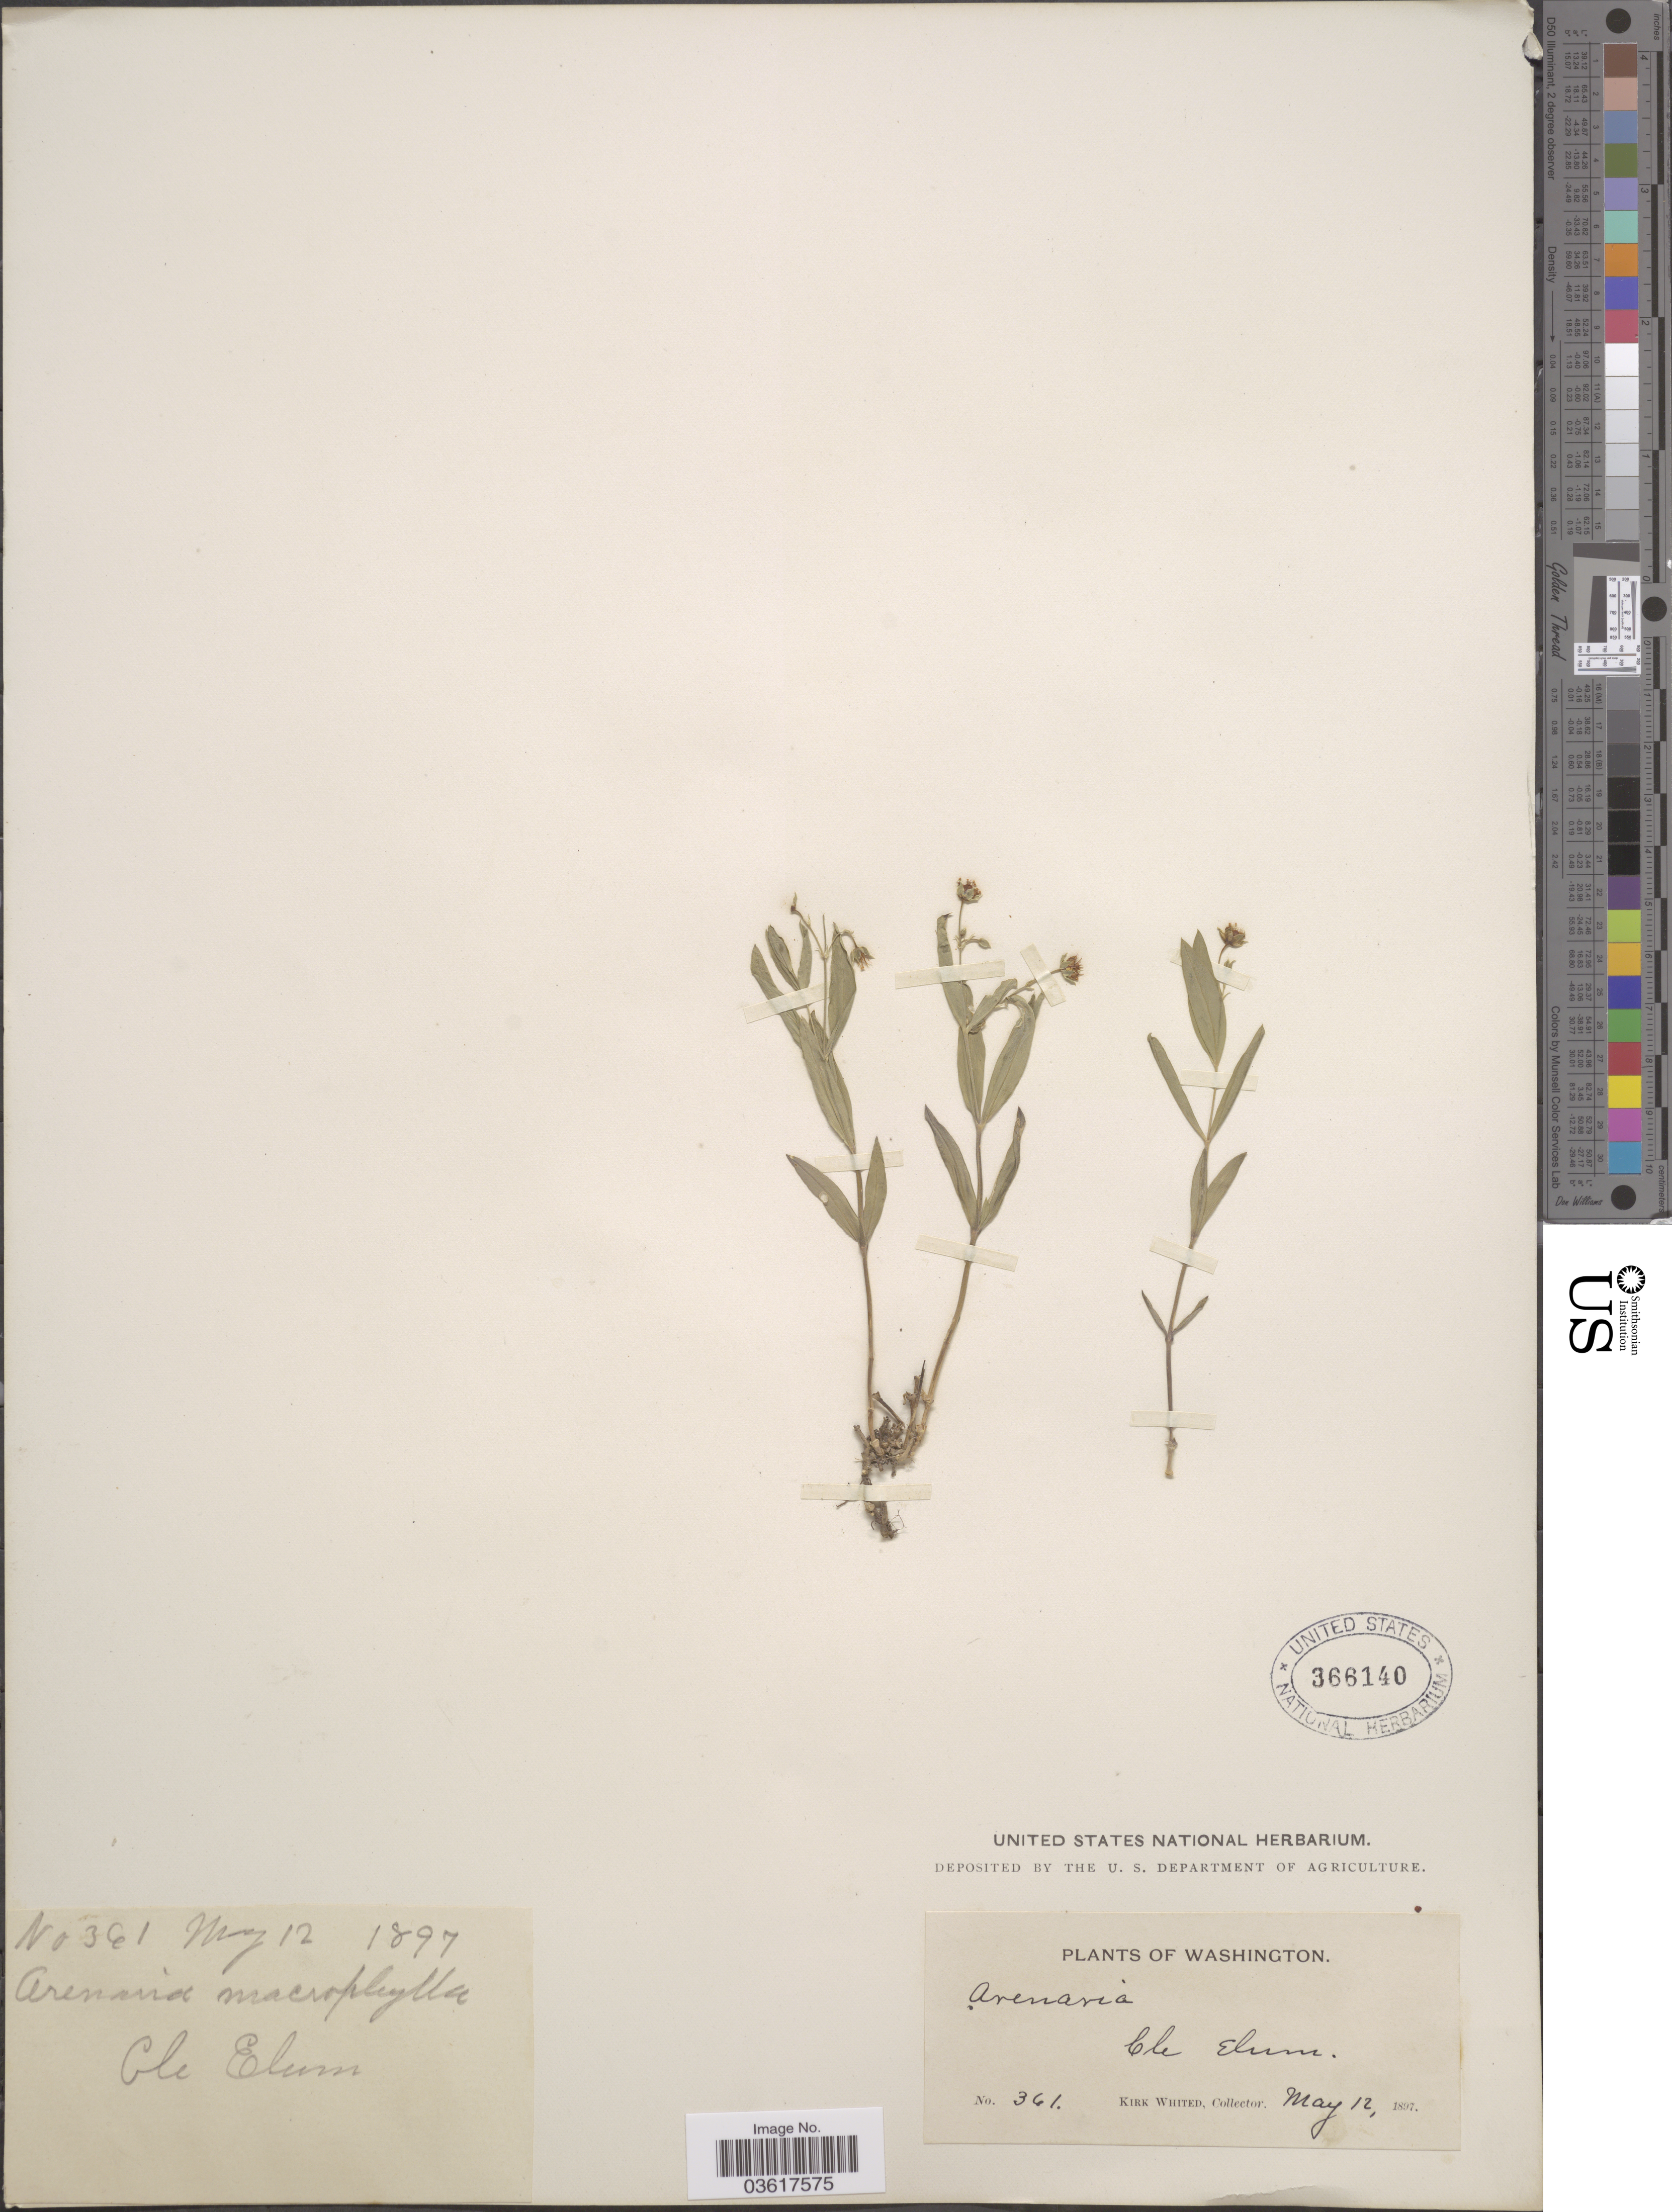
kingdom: Plantae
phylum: Tracheophyta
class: Magnoliopsida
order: Caryophyllales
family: Caryophyllaceae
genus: Moehringia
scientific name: Moehringia macrophylla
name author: (Hook.) Fenzl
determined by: Strong, Mark T., (BOT), Smithsonian Institution - National Museum of Natural History (UNITED STATES)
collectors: K. Whited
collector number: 361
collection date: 1897-05-12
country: United States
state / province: Washington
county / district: Kittitas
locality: Cle Elum.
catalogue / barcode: US 366140